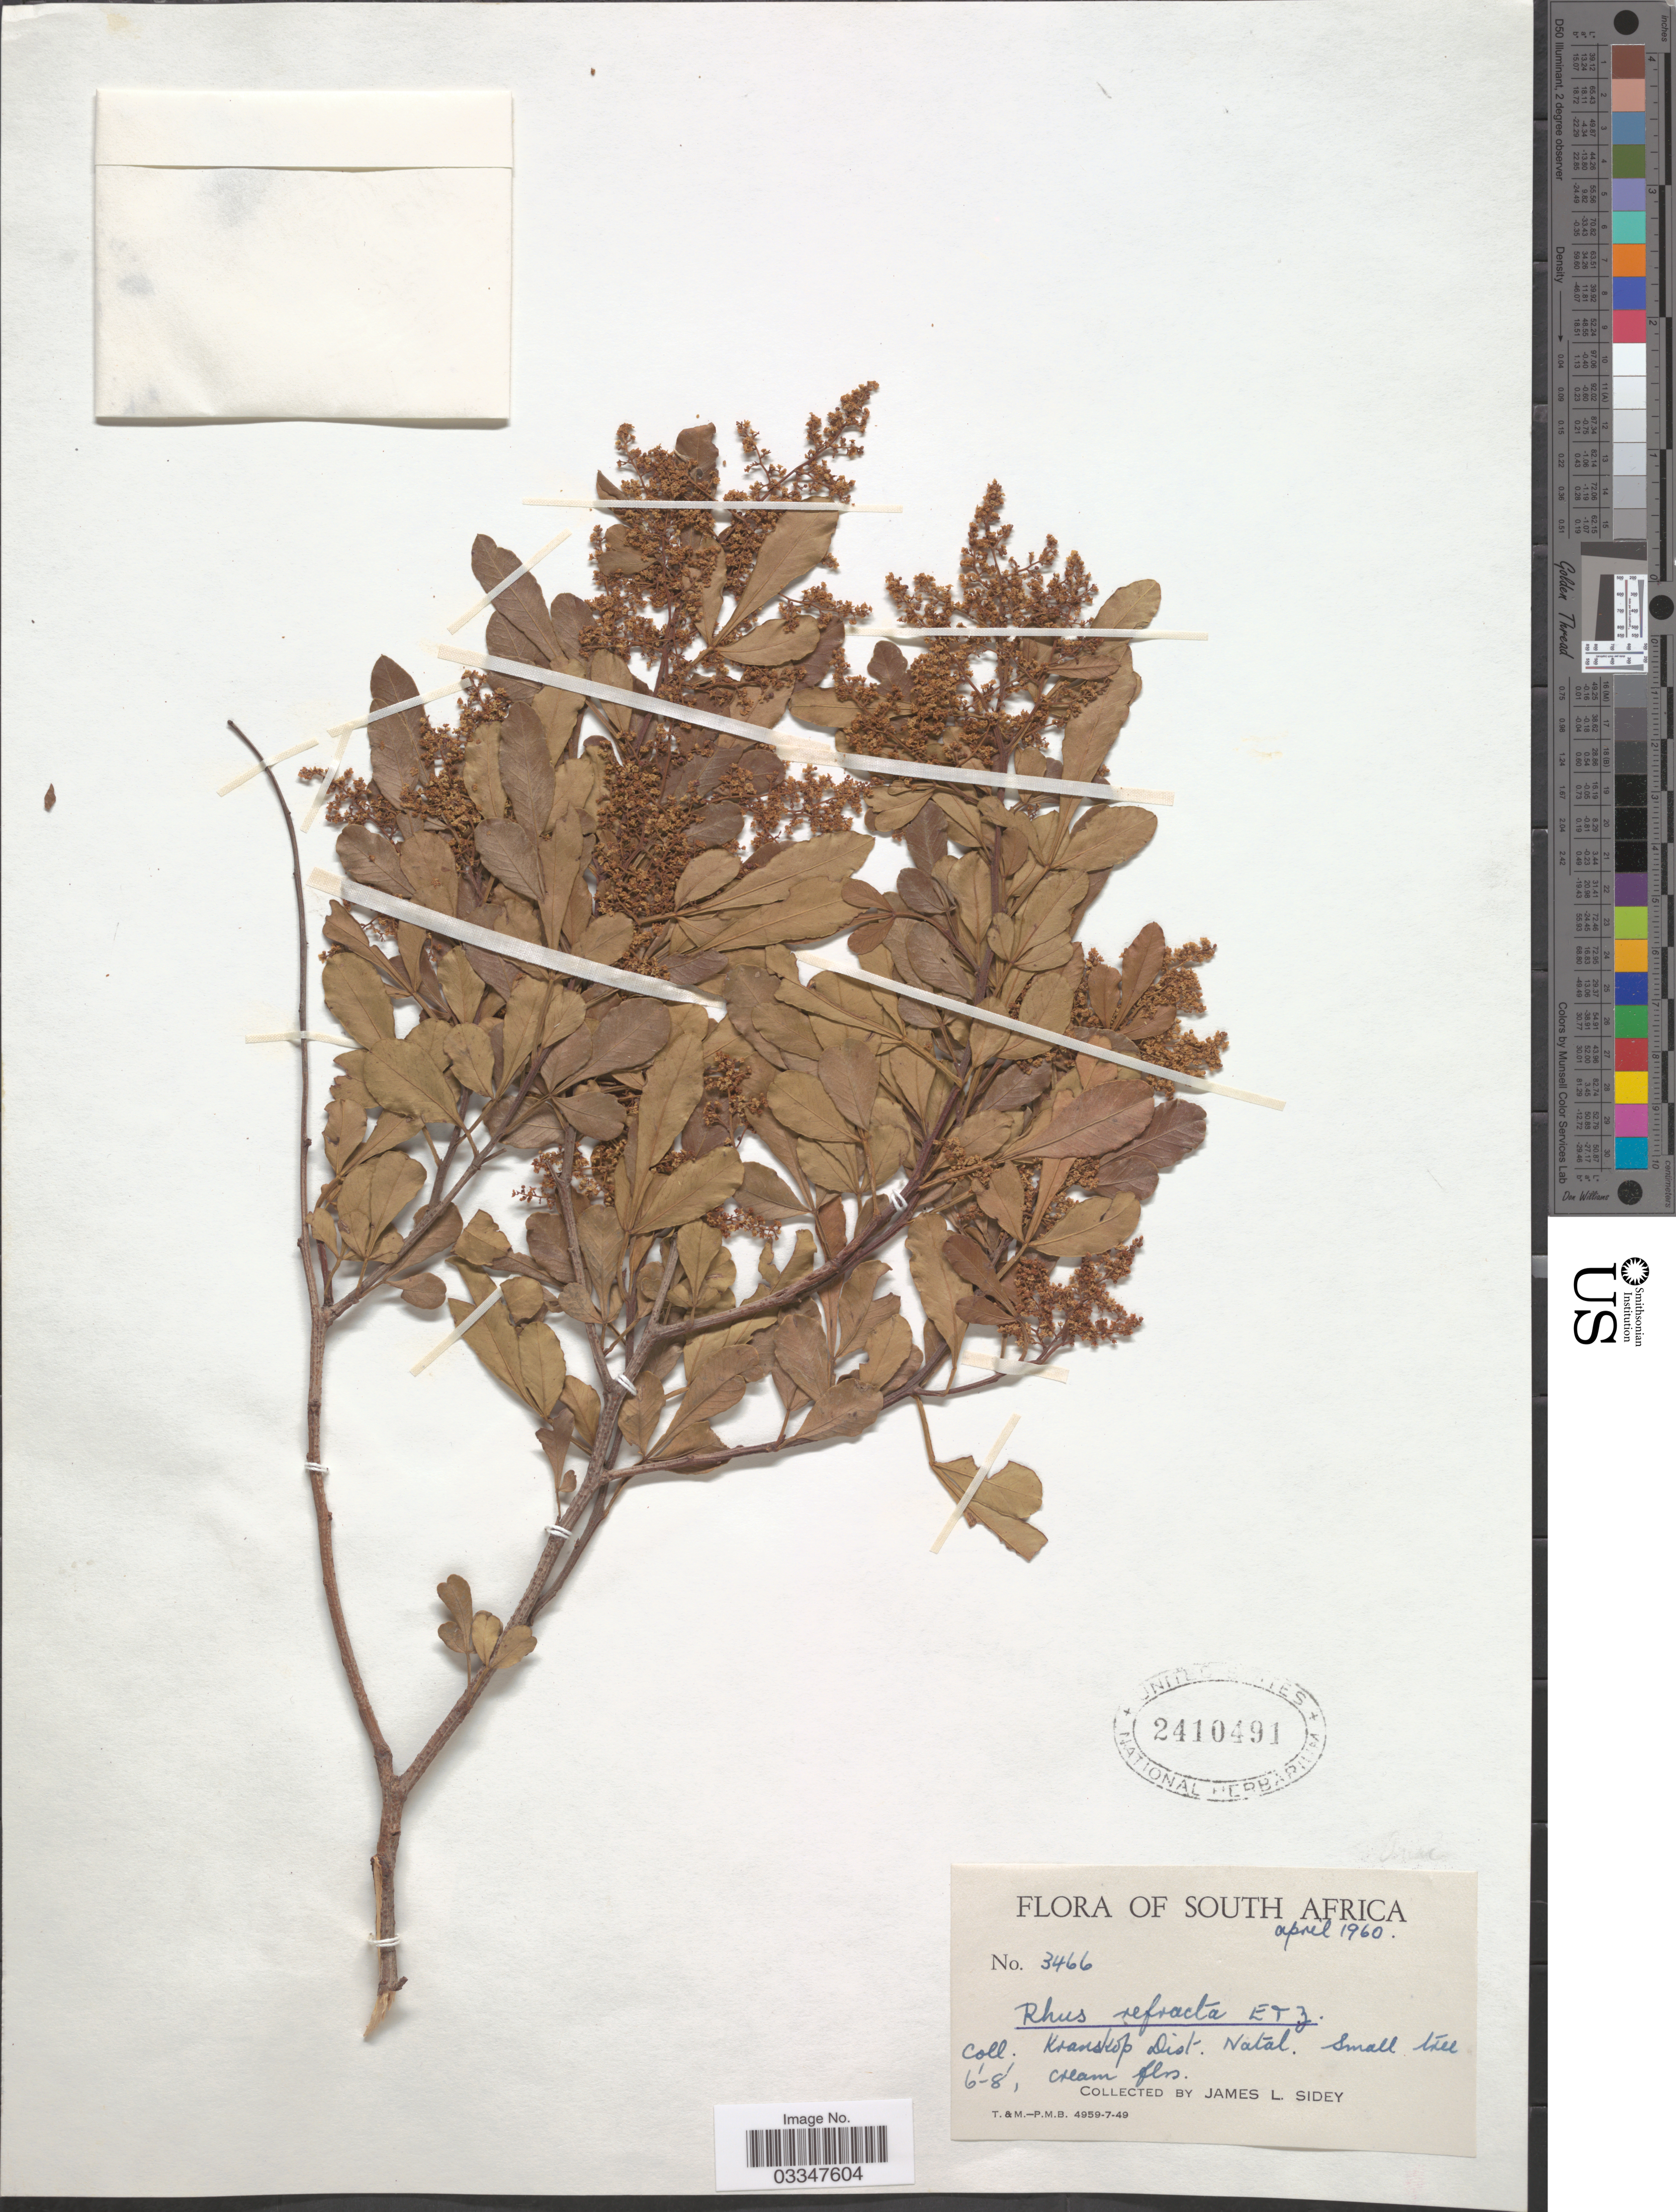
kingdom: Plantae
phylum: Tracheophyta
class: Magnoliopsida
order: Sapindales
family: Anacardiaceae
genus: Rhus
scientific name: Rhus refracta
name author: Eckl. & Zeyh.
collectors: J. L. Sidey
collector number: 3466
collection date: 1960-04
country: South Africa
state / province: KwaZulu-Natal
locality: Kranskop Dist. Natal.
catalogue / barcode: US 2410491